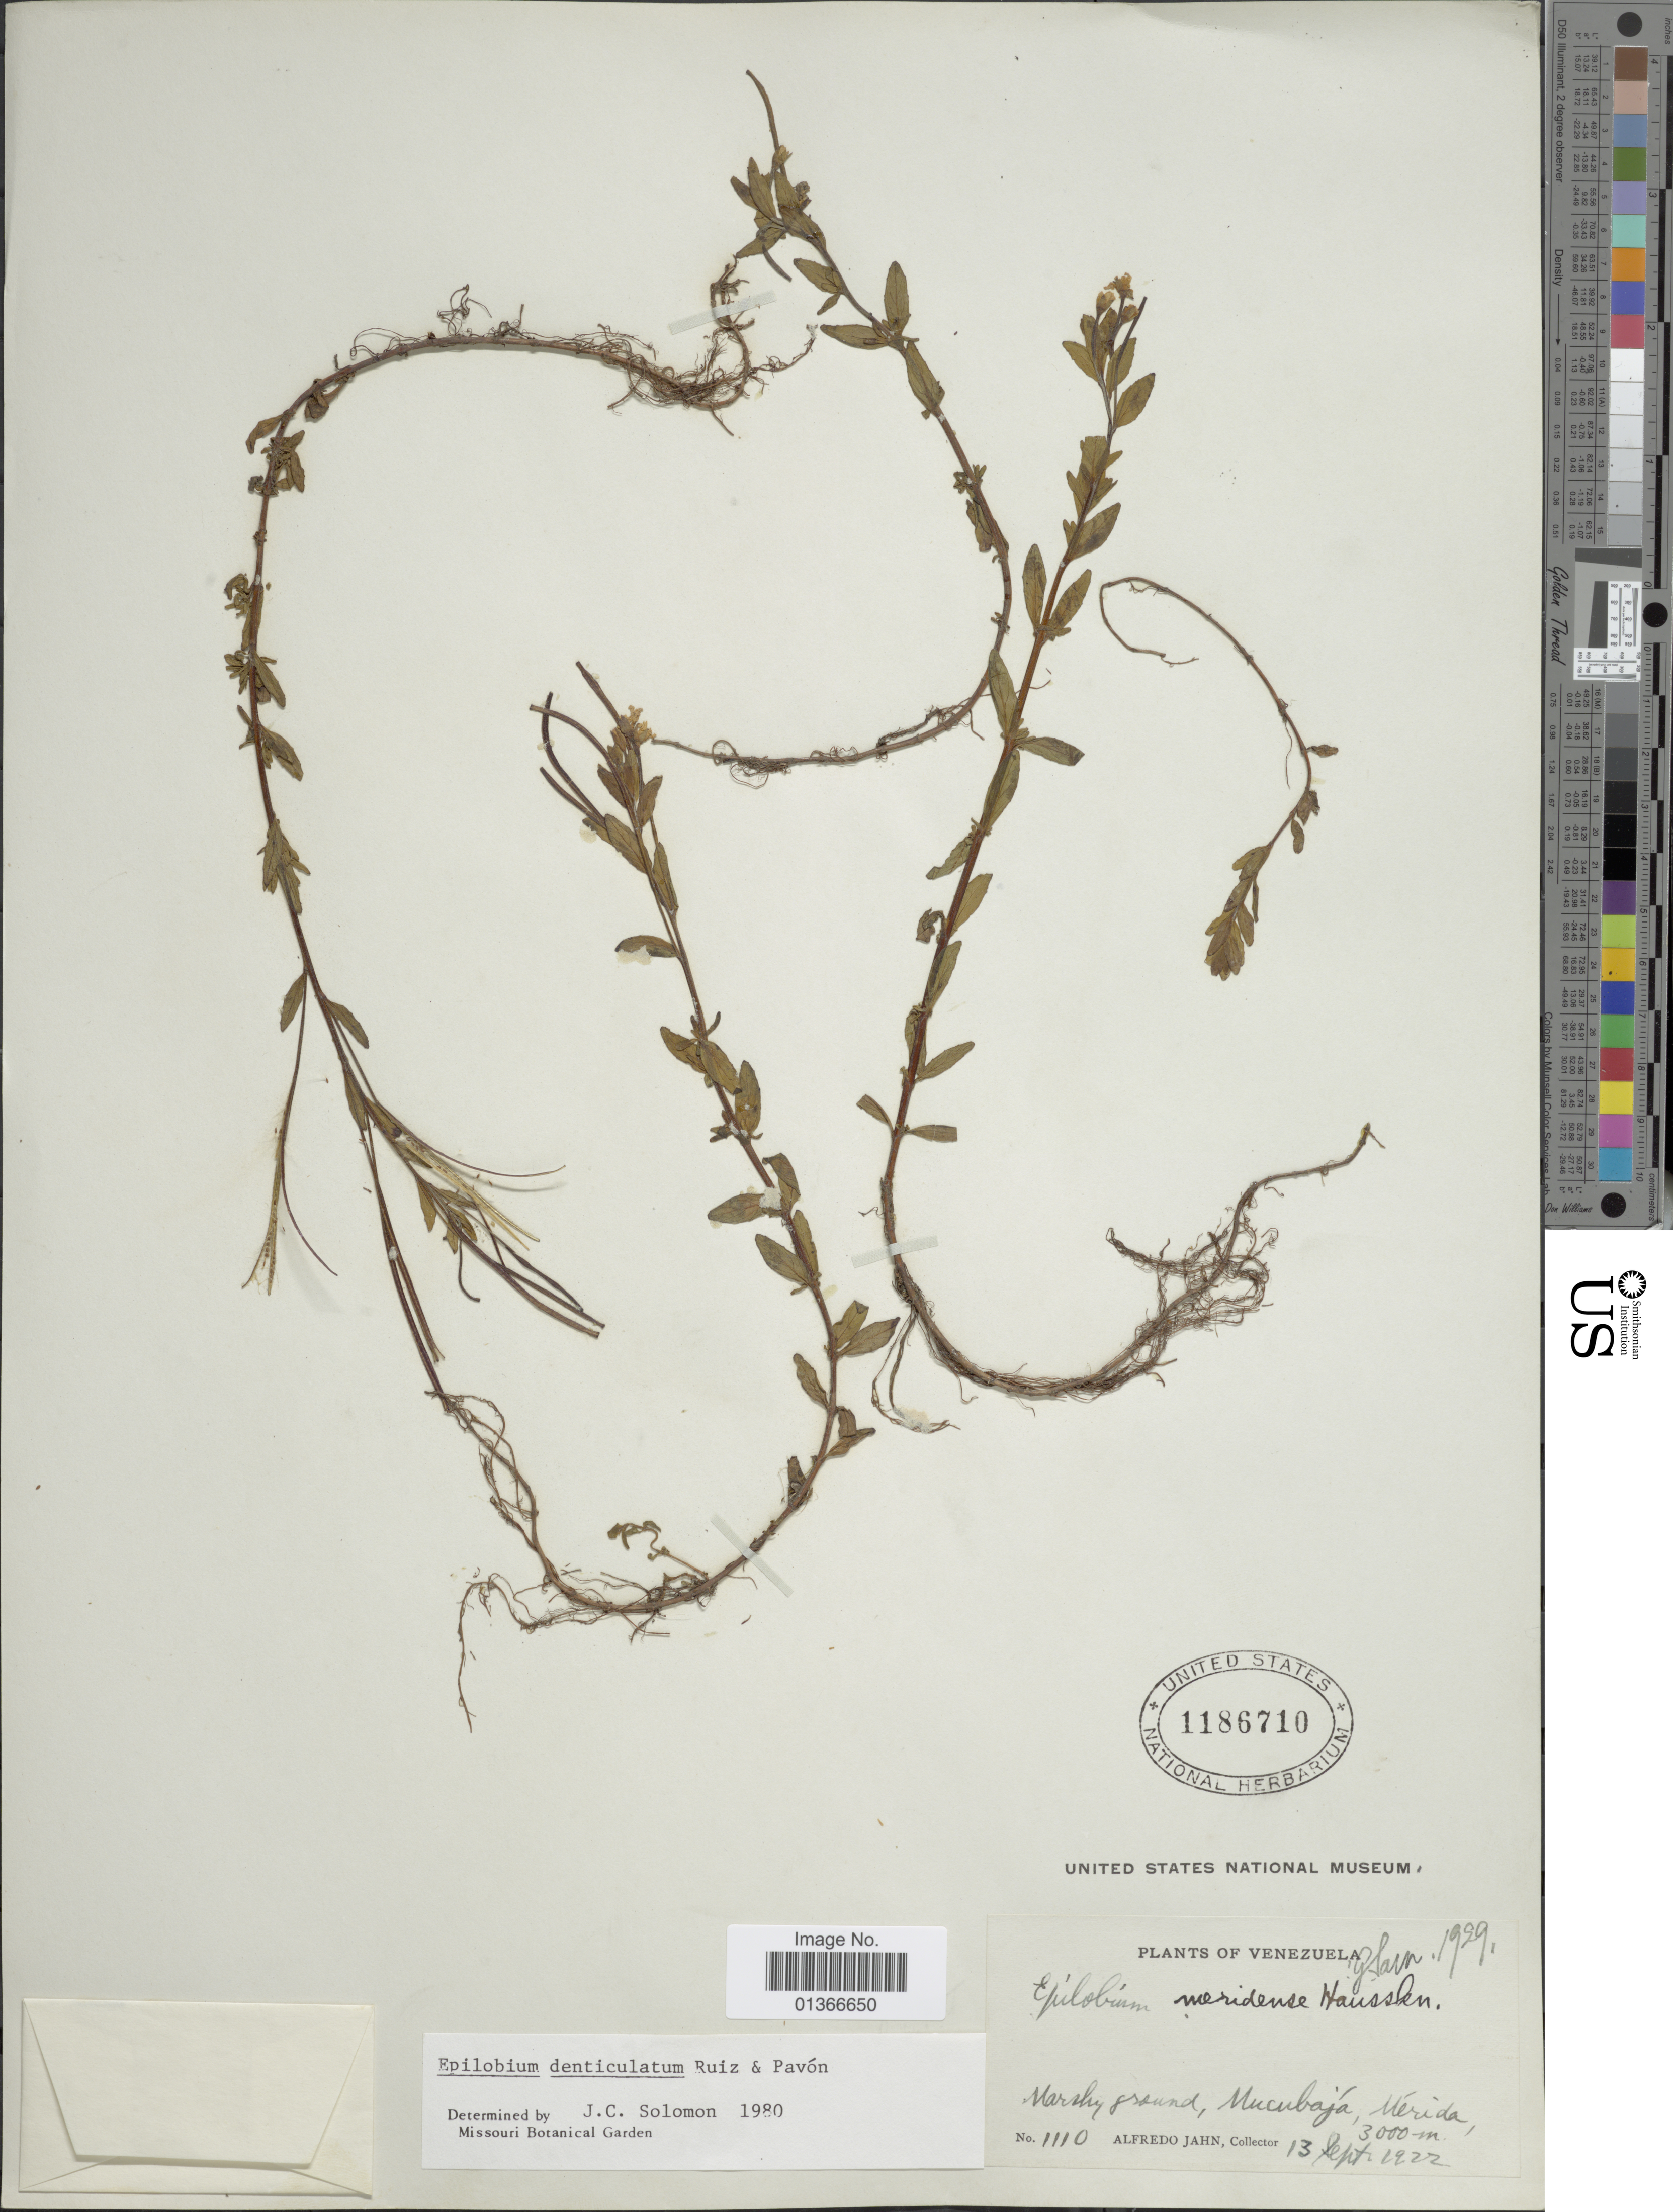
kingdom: Plantae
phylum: Tracheophyta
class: Magnoliopsida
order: Myrtales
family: Onagraceae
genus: Epilobium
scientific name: Epilobium denticulatum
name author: Ruiz & Pav.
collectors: A. Jahn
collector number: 1110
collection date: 1922-09-13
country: Venezuela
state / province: Mérida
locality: Marshy ground, Mucubajá.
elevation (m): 3000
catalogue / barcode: US 1186710